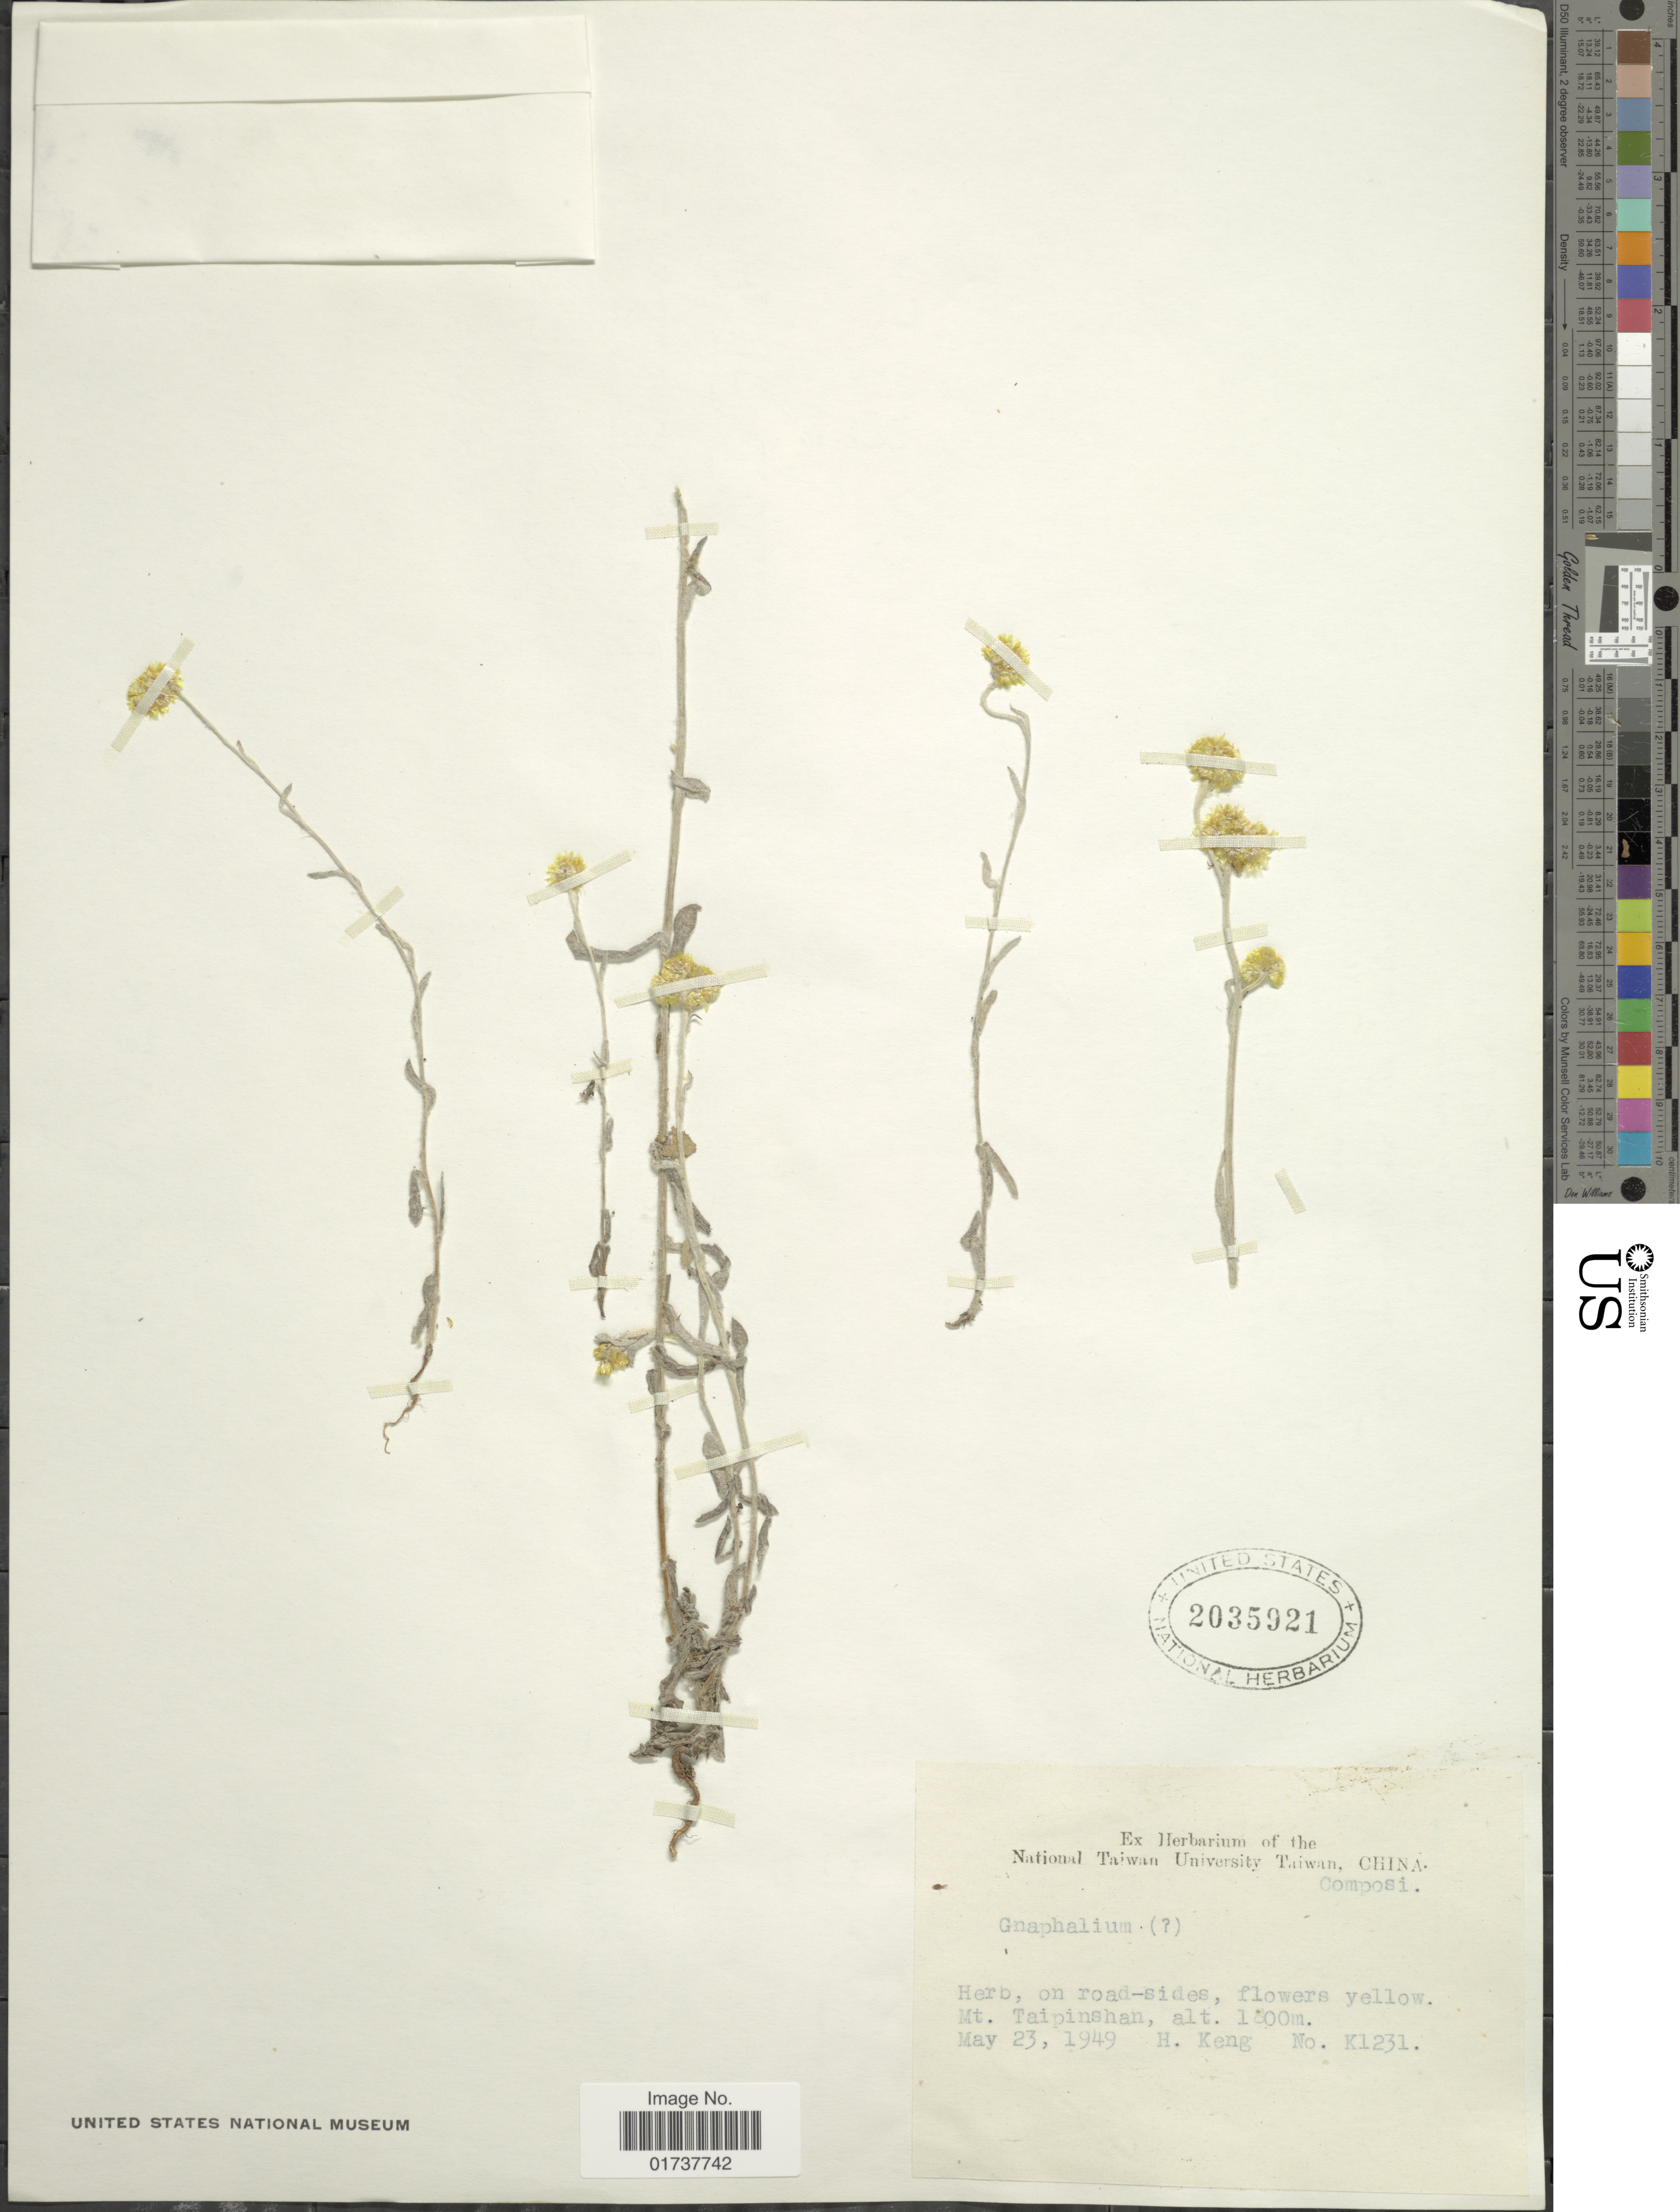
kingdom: Plantae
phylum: Tracheophyta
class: Magnoliopsida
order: Asterales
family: Asteraceae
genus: Gnaphalium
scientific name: Gnaphalium sp.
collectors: H. Keng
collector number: L1231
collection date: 1949-05-23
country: China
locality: Mt. Taipinshan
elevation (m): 1600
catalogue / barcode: US 2035921